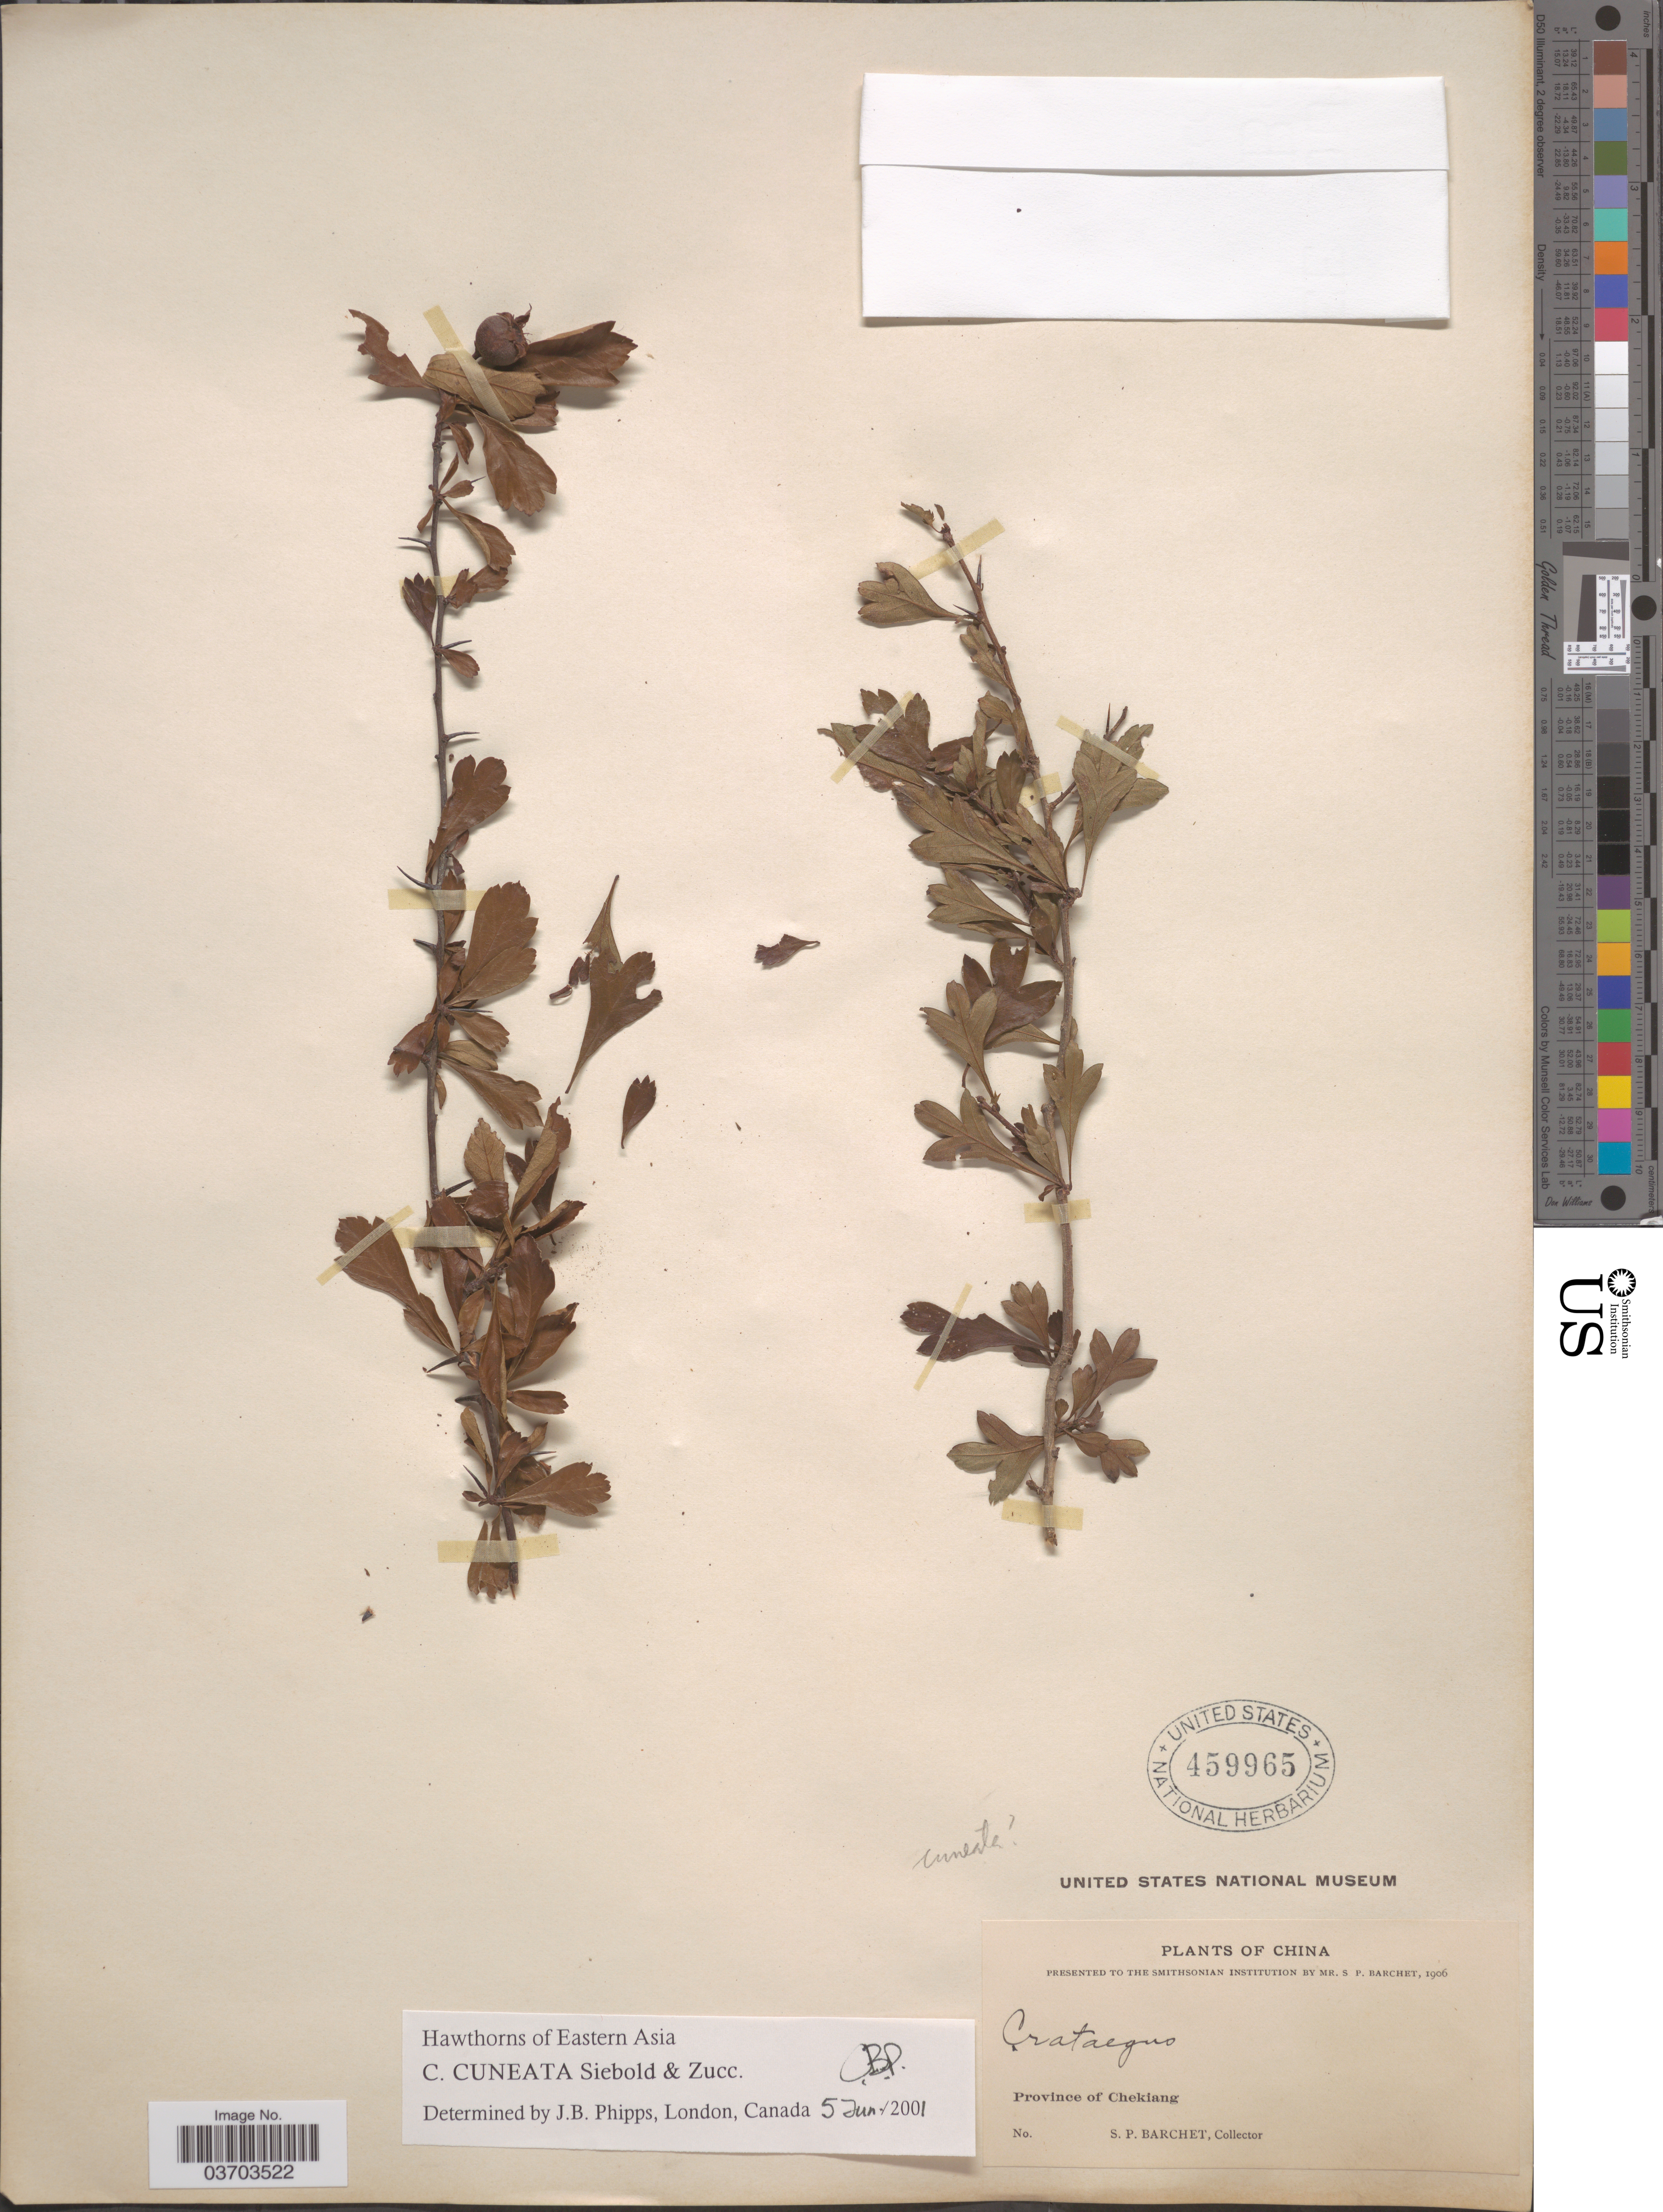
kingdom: Plantae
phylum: Tracheophyta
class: Magnoliopsida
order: Rosales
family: Rosaceae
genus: Crataegus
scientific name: Crataegus cuneata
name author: Siebold & Zucc.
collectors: S. P. Barchet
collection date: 1906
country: China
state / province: Zhejiang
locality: Province of Chekiang.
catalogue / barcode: US 459965